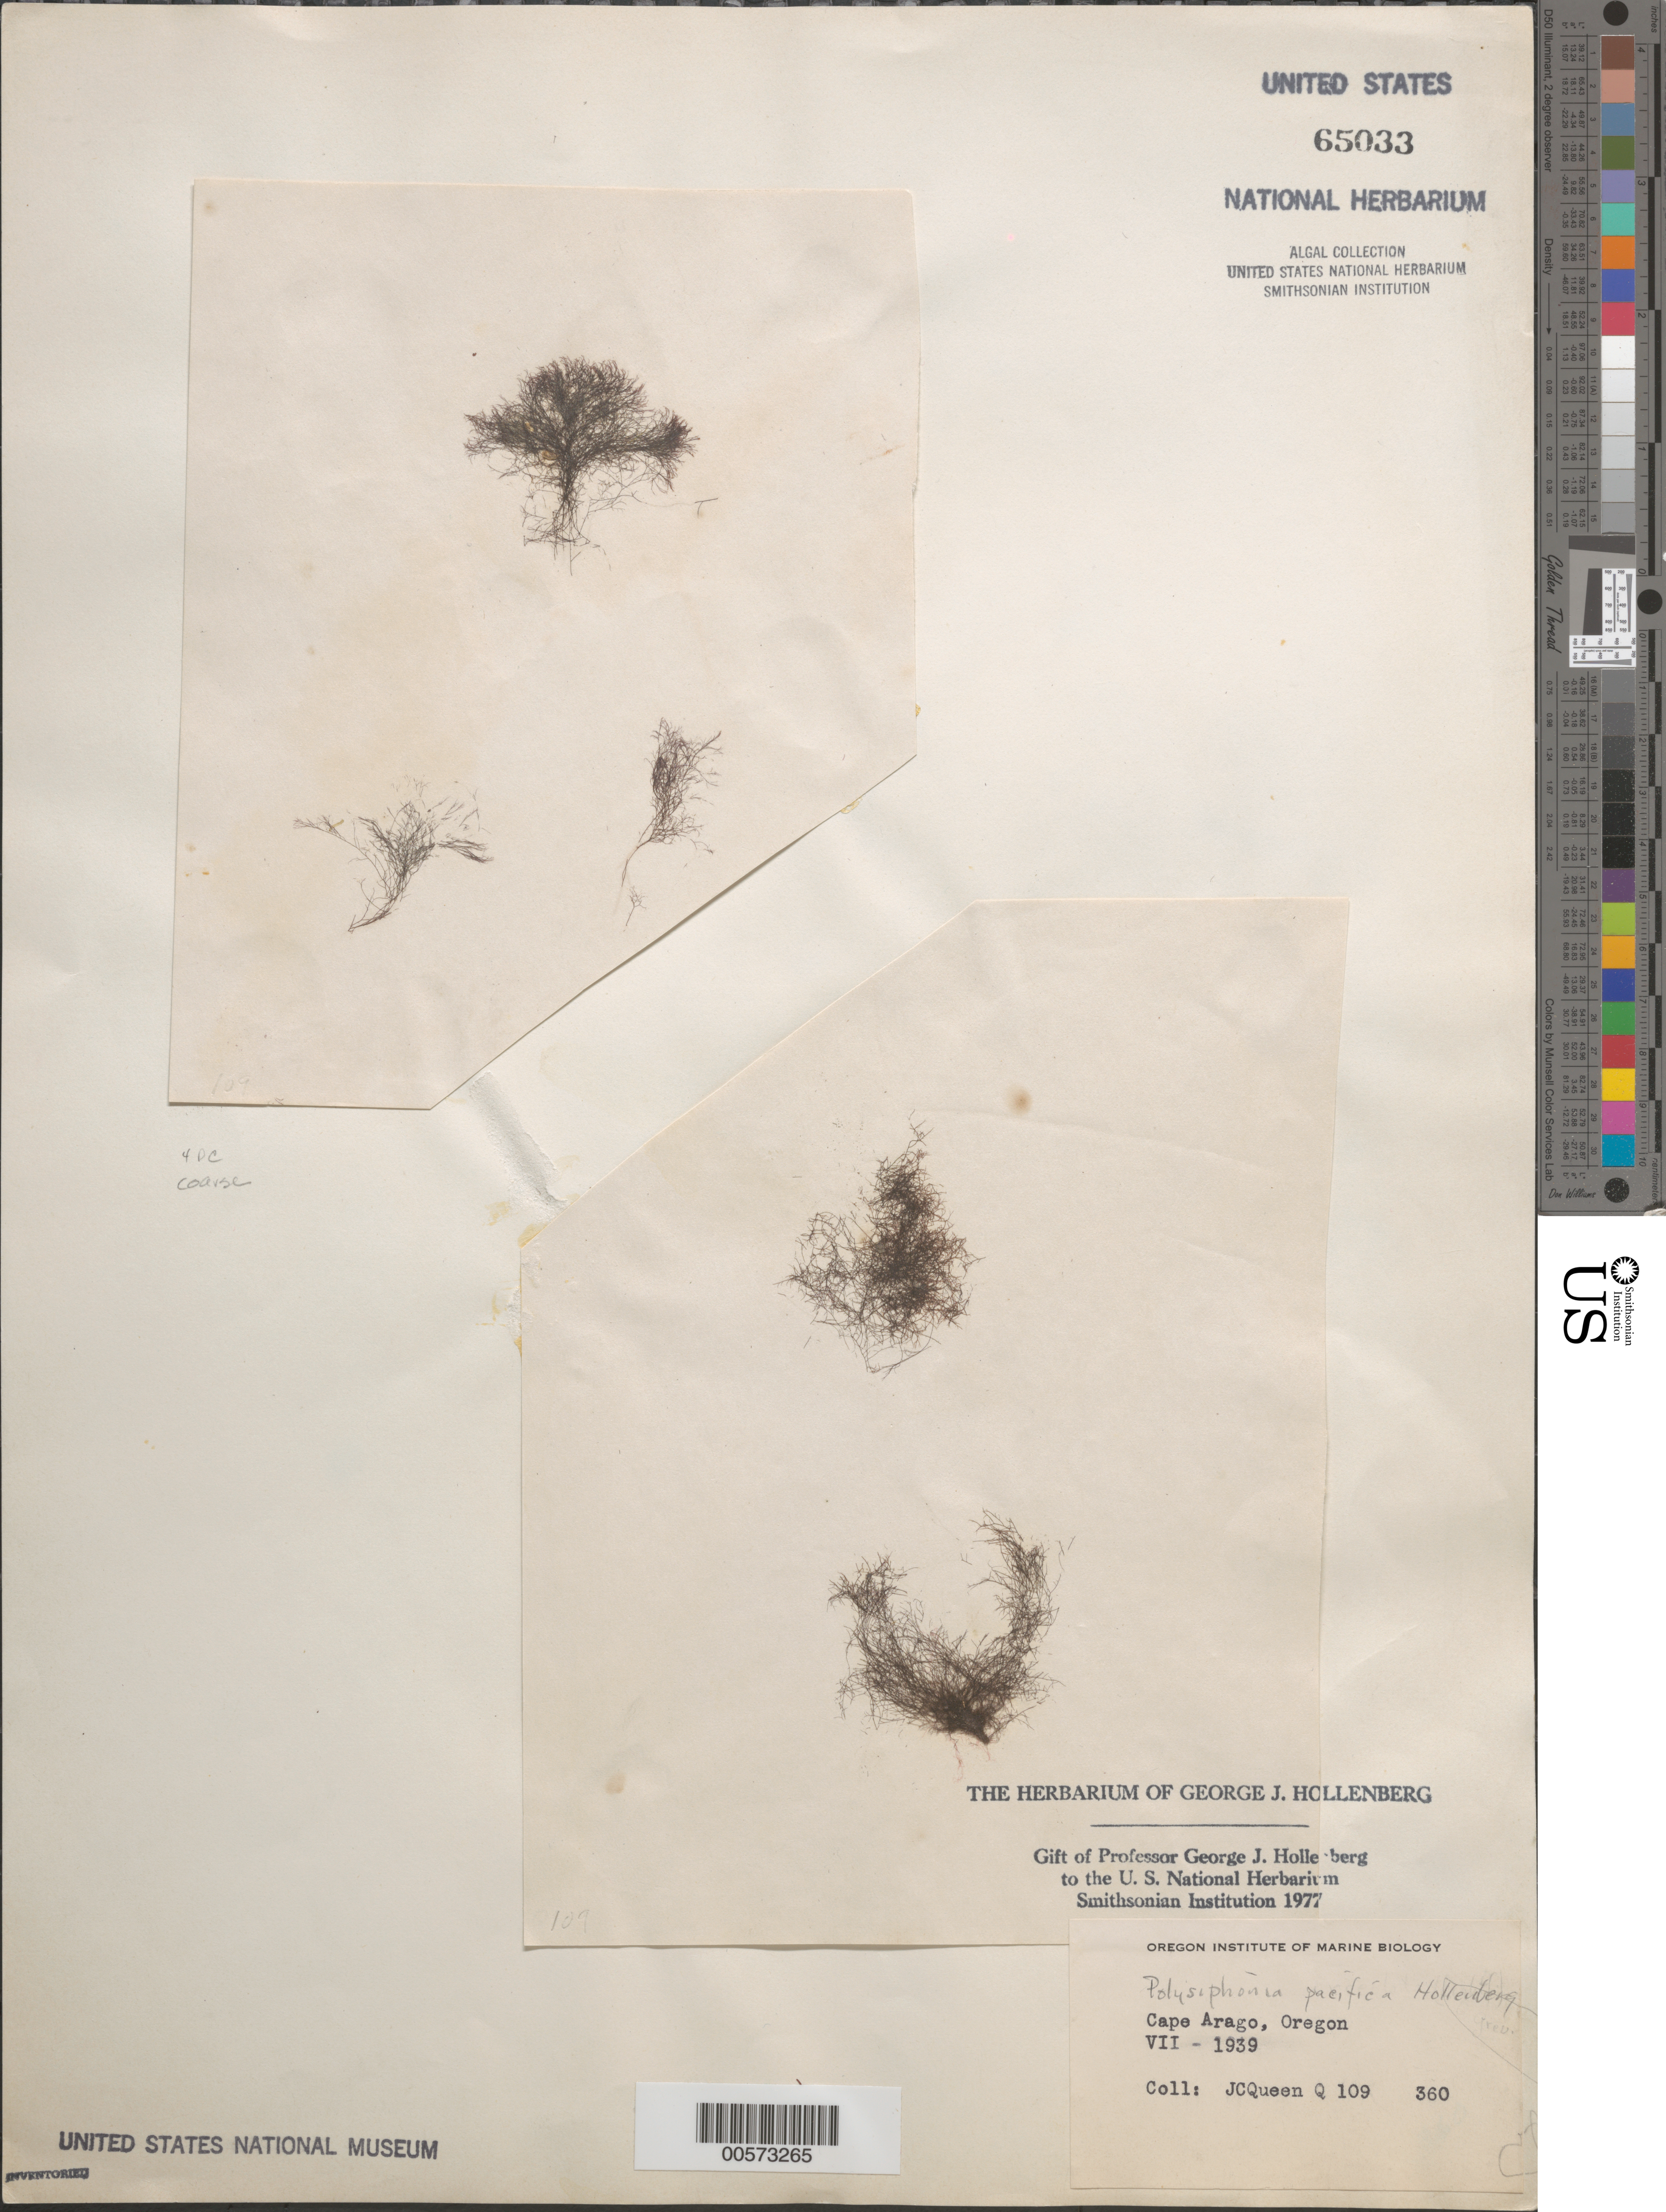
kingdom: Plantae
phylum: Rhodophyta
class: Florideophyceae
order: Ceramiales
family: Rhodomelaceae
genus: Polysiphonia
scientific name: Polysiphonia pacifica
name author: Hollenb.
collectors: J. Queen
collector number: Q109 & MSD 360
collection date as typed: Jul 1939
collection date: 1939-07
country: United States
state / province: Oregon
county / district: Coos County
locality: Cape Arago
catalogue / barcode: US 65033